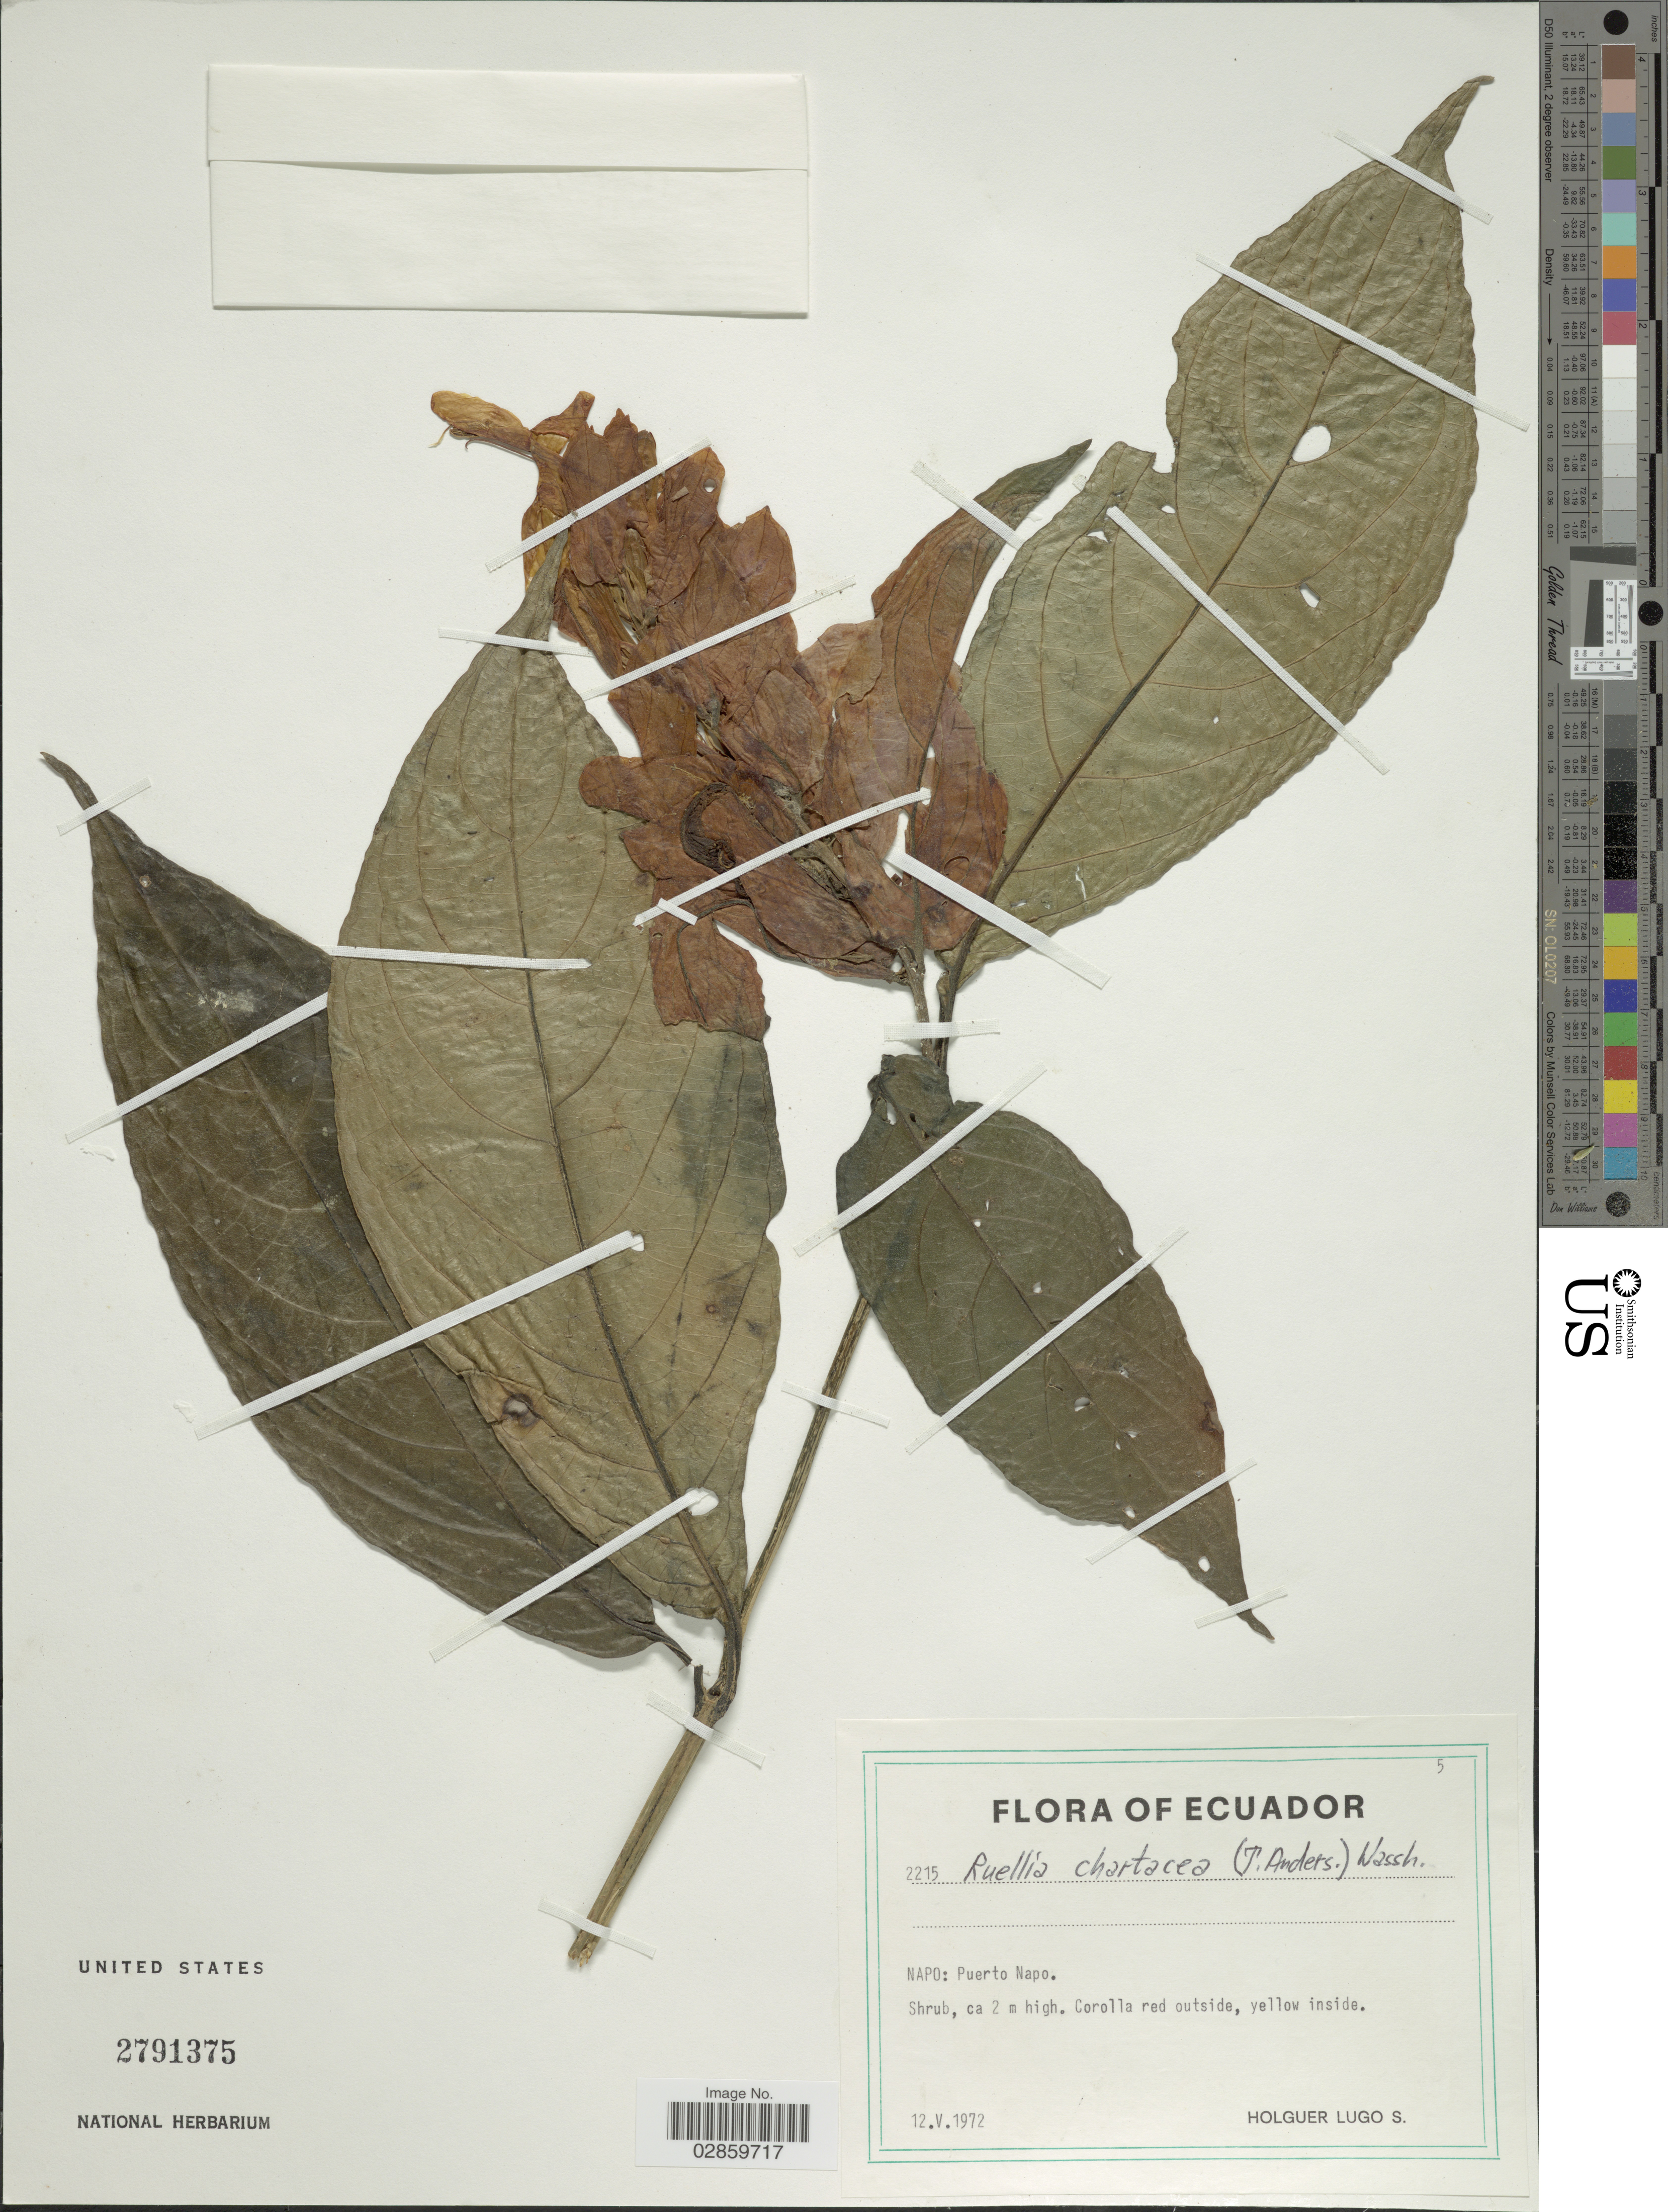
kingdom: Plantae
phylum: Tracheophyta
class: Magnoliopsida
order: Lamiales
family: Acanthaceae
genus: Ruellia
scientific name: Ruellia chartacea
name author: (T. Anderson) Wassh.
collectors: H. Lugo S.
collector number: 2215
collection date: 1972-05-12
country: Ecuador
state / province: Napo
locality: Puerto Napo.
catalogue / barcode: US 2791375